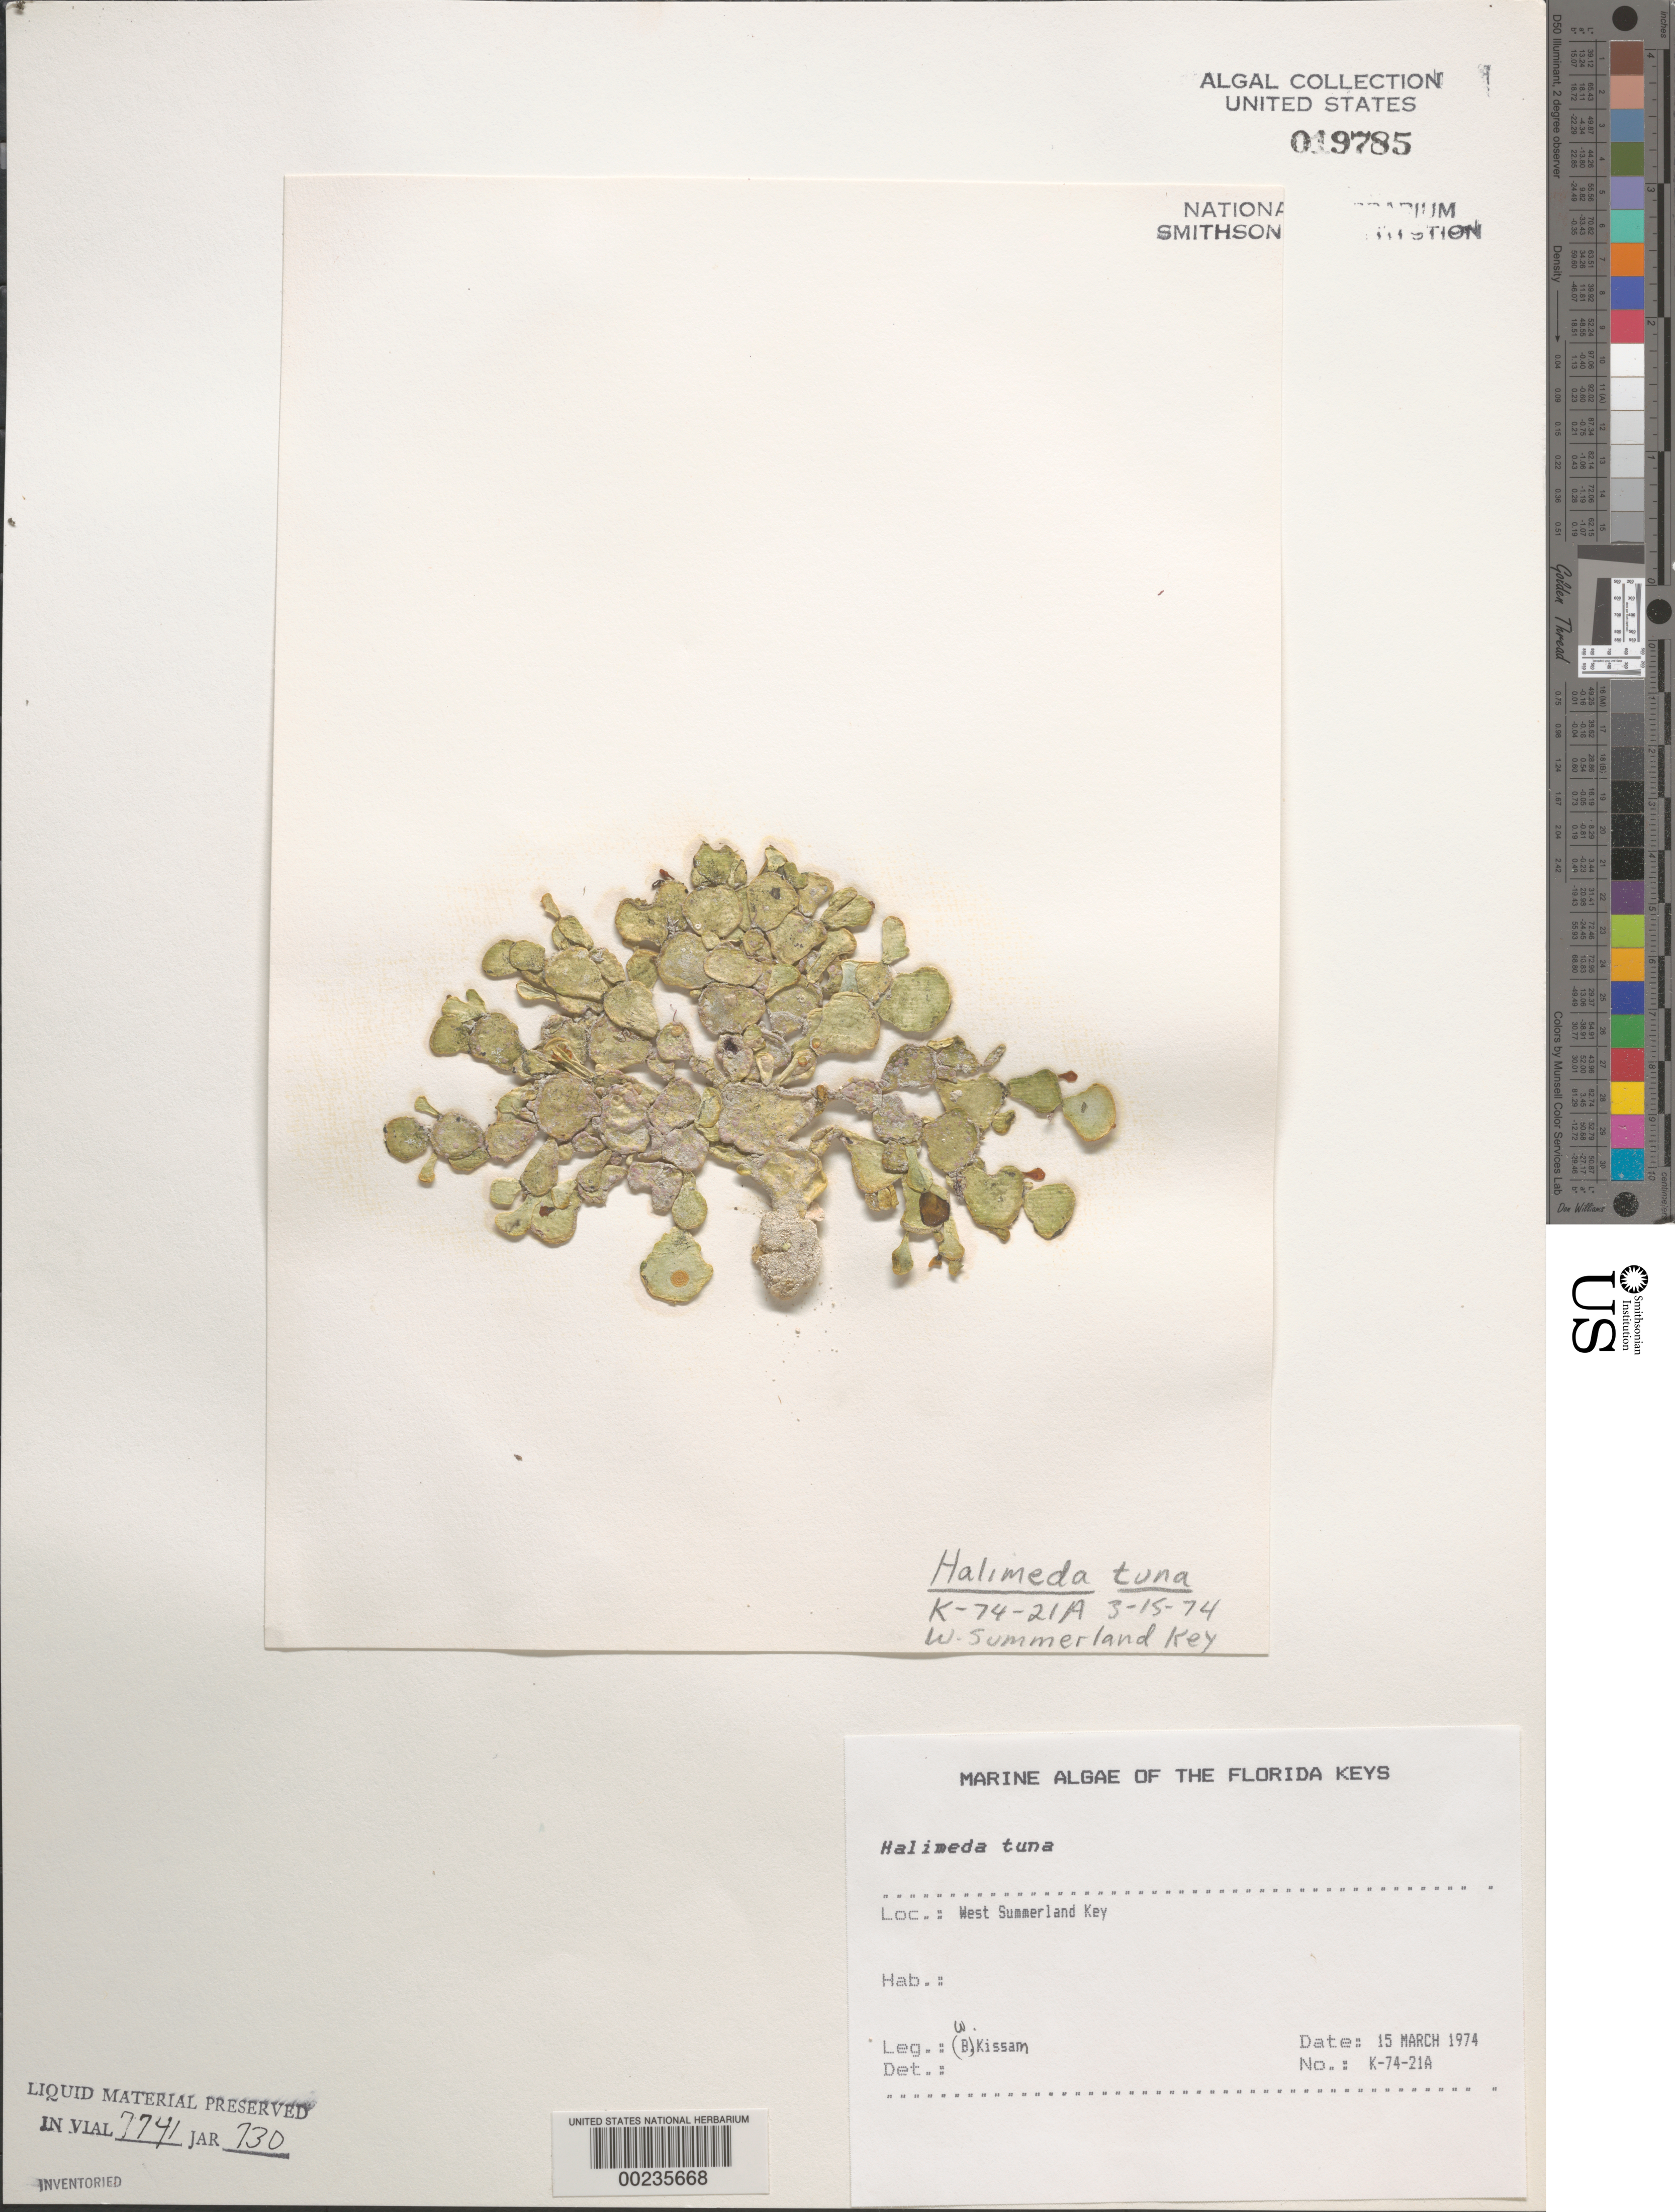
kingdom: Plantae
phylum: Chlorophyta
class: Ulvophyceae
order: Bryopsidales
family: Halimedaceae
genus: Halimeda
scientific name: Halimeda tuna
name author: (J. Ellis & Sol.) J.V.Lamouroux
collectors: W. Kissam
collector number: K-74-21a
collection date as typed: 15 Mar 1974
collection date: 1974-03-15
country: United States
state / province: Florida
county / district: Monroe County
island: West Summerland Key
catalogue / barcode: US 19785